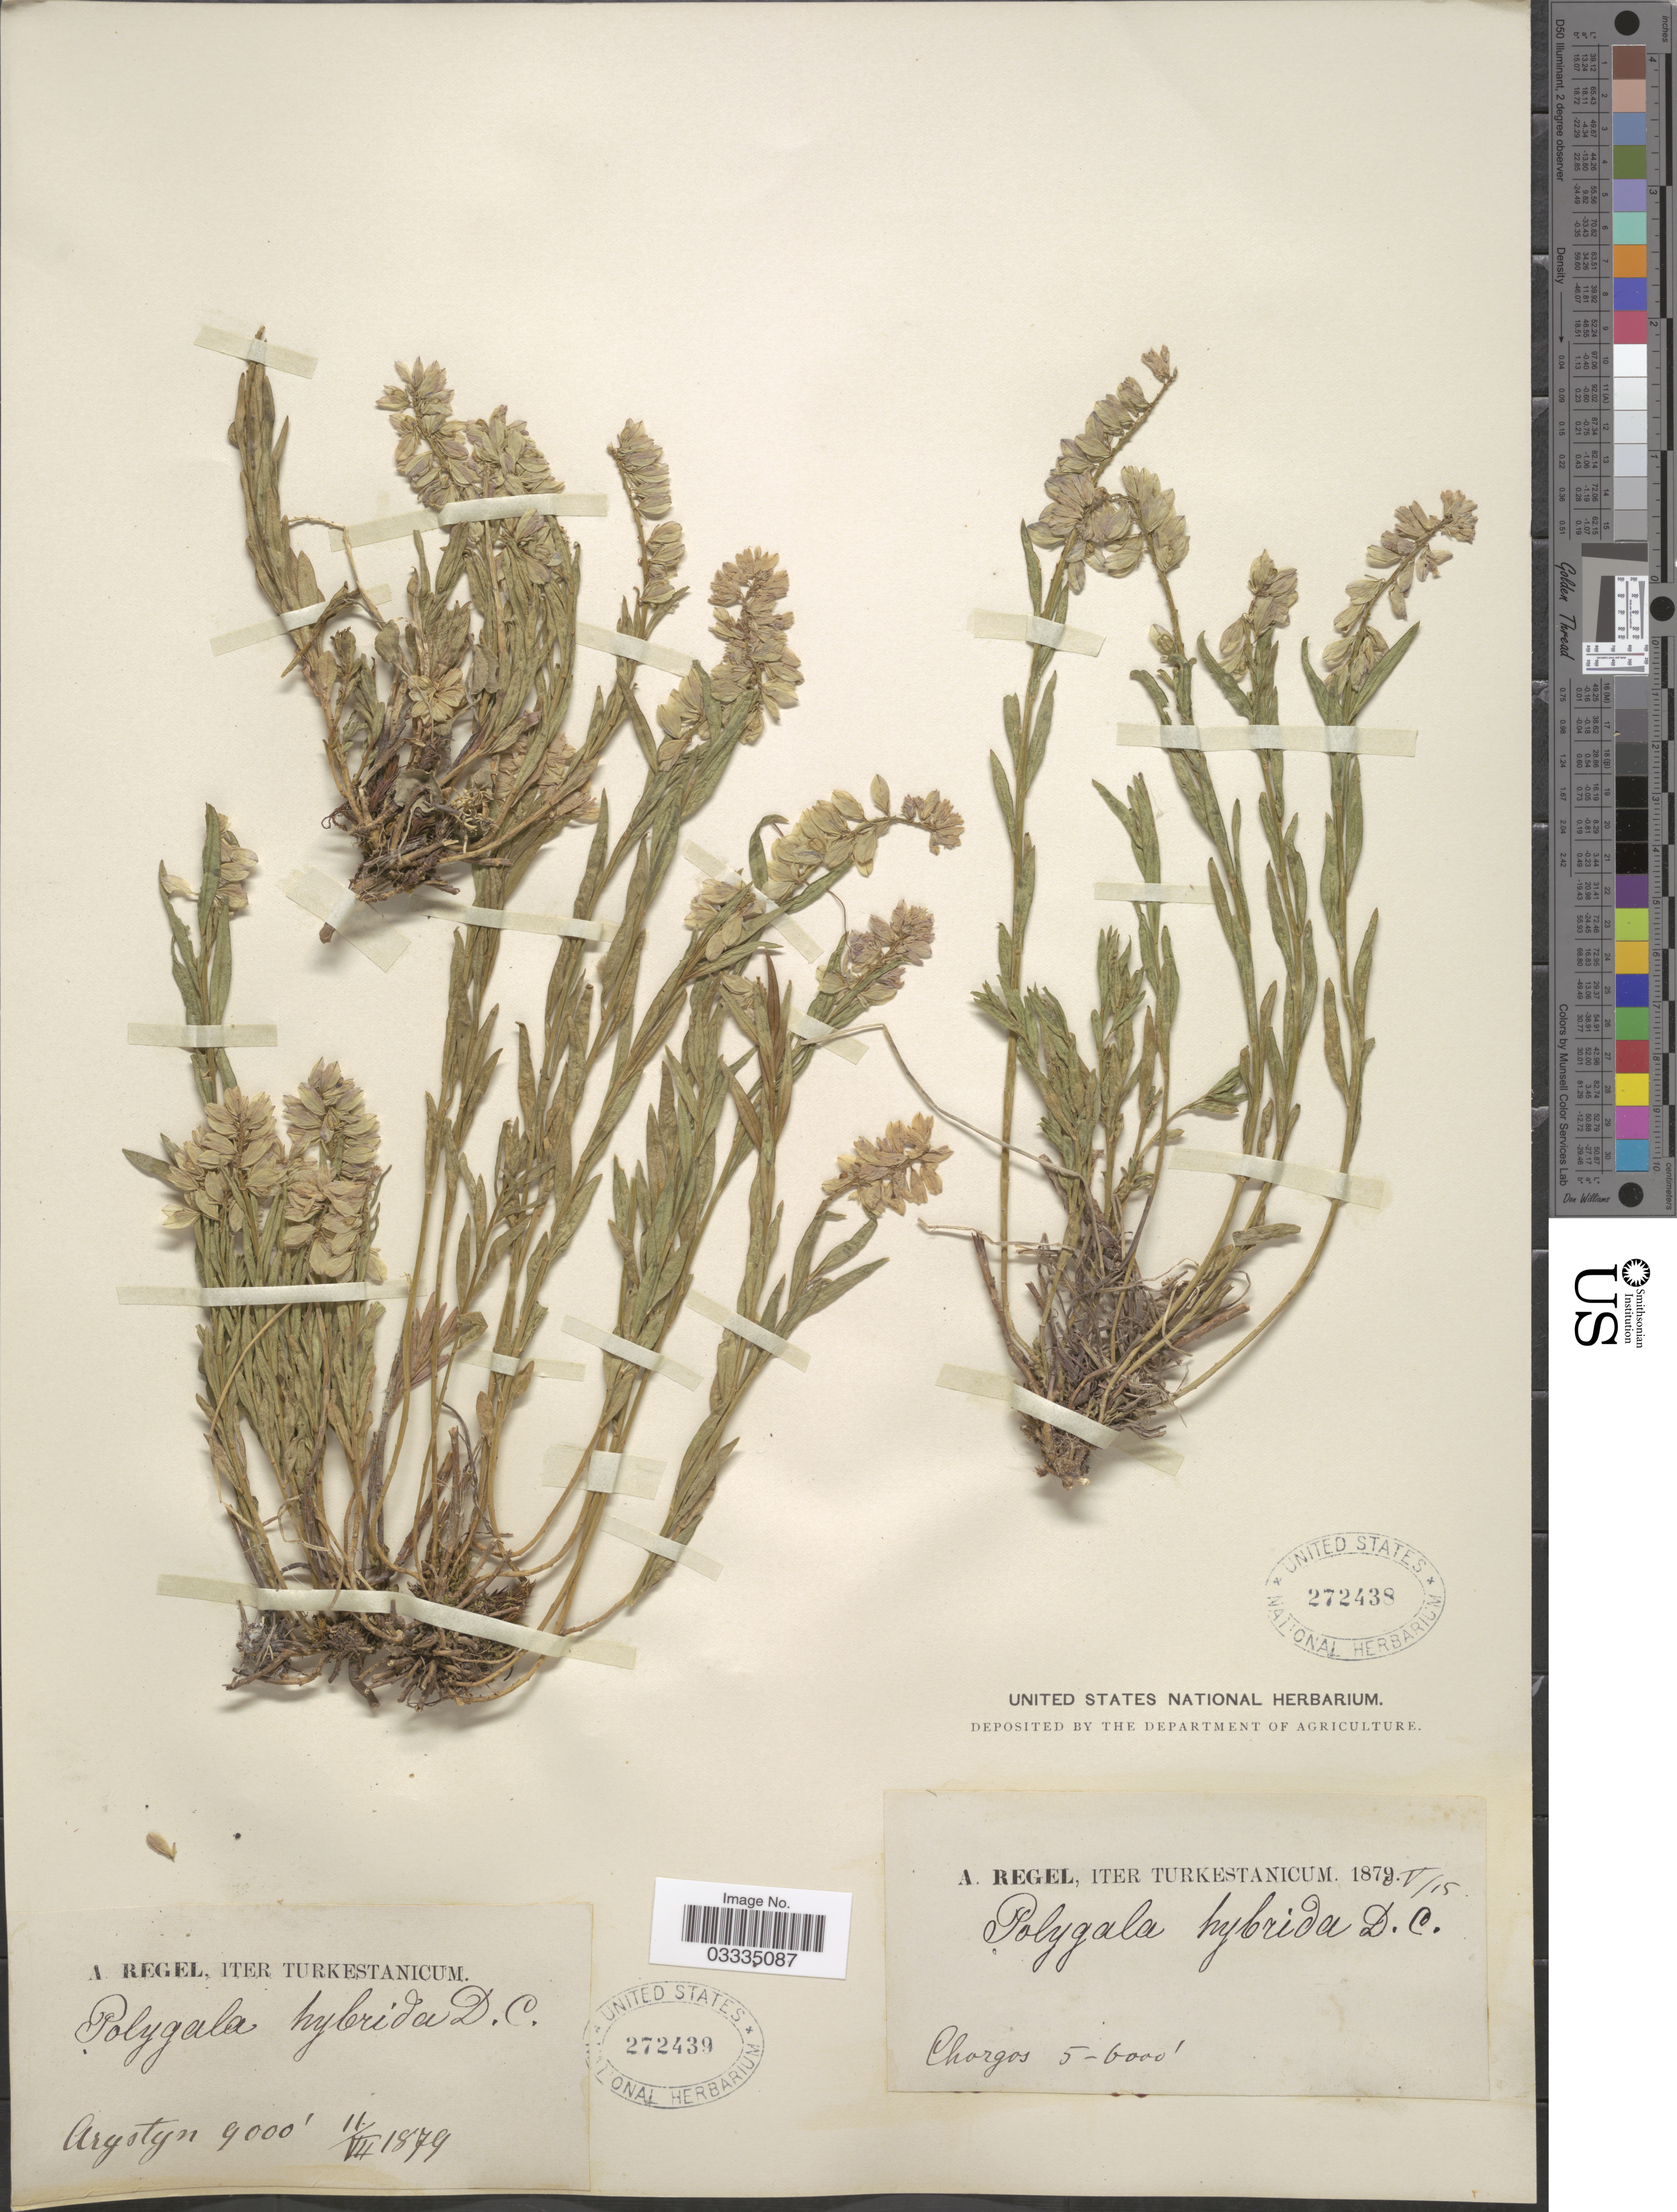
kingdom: Plantae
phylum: Tracheophyta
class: Magnoliopsida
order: Fabales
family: Polygalaceae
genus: Polygala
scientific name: Polygala hybrida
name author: DC.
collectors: A. Regel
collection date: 1879-07-11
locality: Iter Turkestanicum. Arystyn. [interpreted]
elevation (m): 2743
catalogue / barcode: US 272439-2